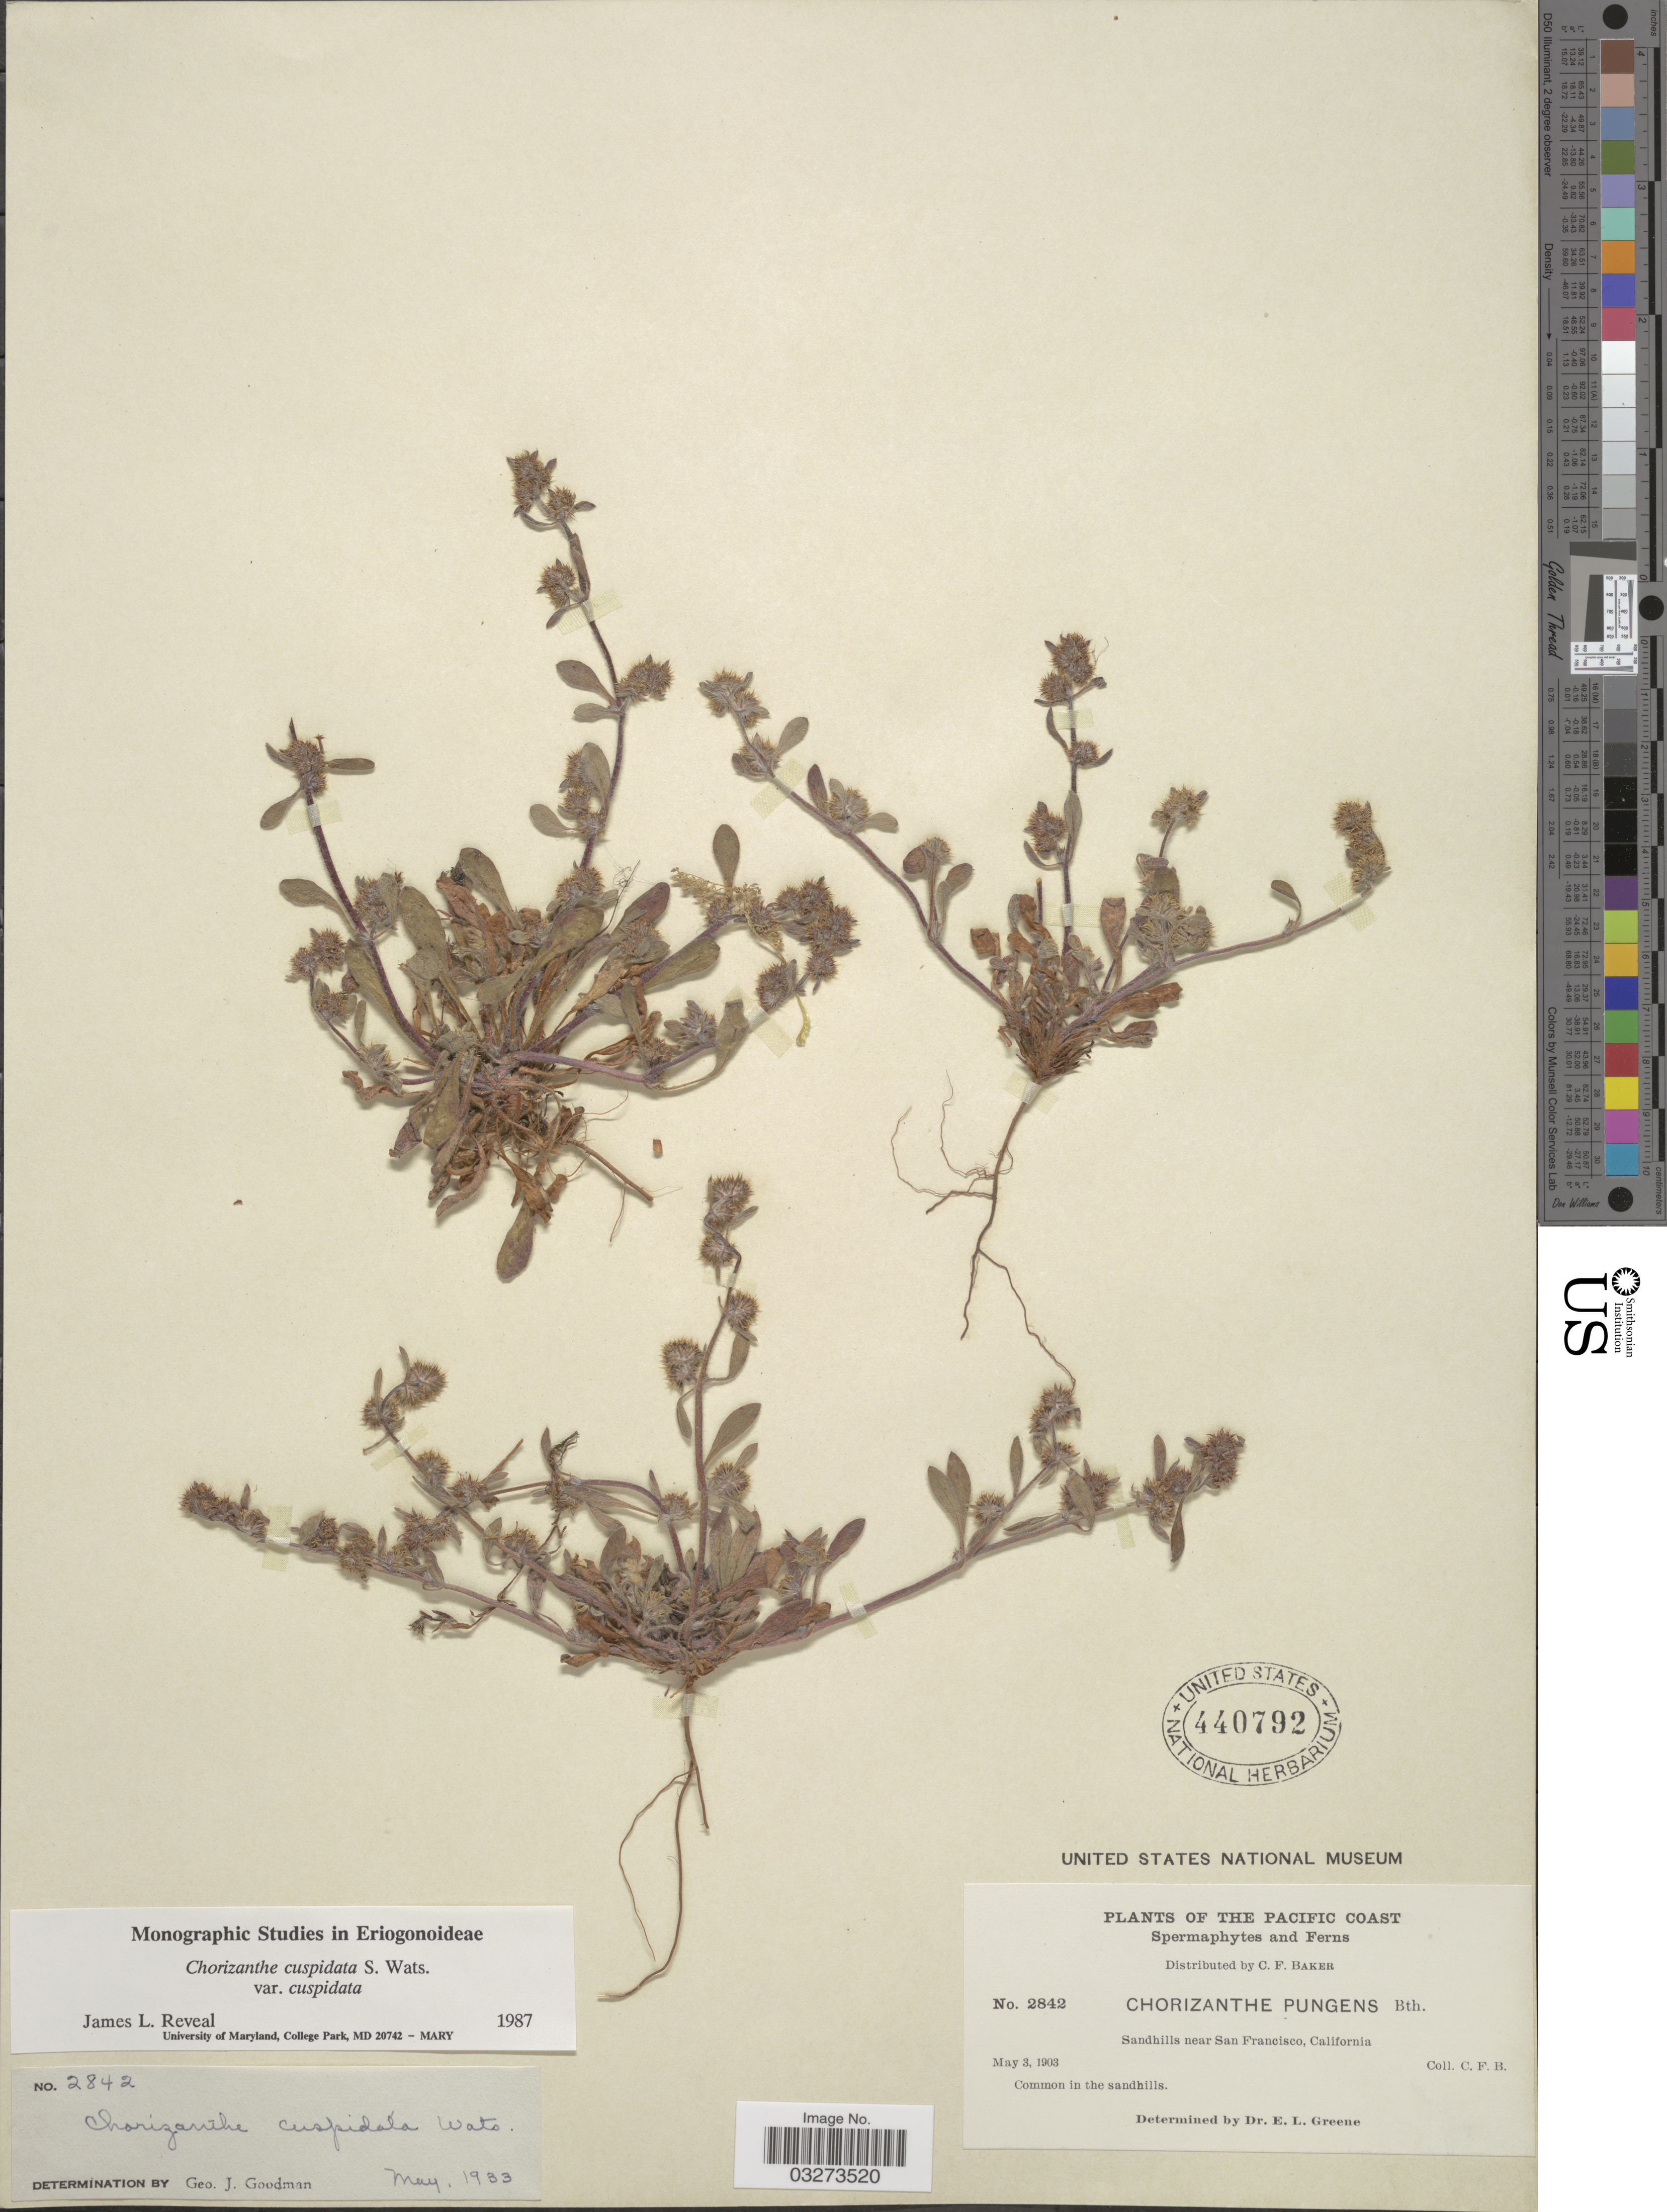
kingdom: Plantae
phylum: Tracheophyta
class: Magnoliopsida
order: Caryophyllales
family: Polygonaceae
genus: Chorizanthe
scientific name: Chorizanthe cuspidata var. cuspidata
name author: S. Watson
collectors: C. F. Baker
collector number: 2842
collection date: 1903-05-03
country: United States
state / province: California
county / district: San Francisco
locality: The Pacific Coast. Sandhills near San Francisco.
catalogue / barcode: US 440792